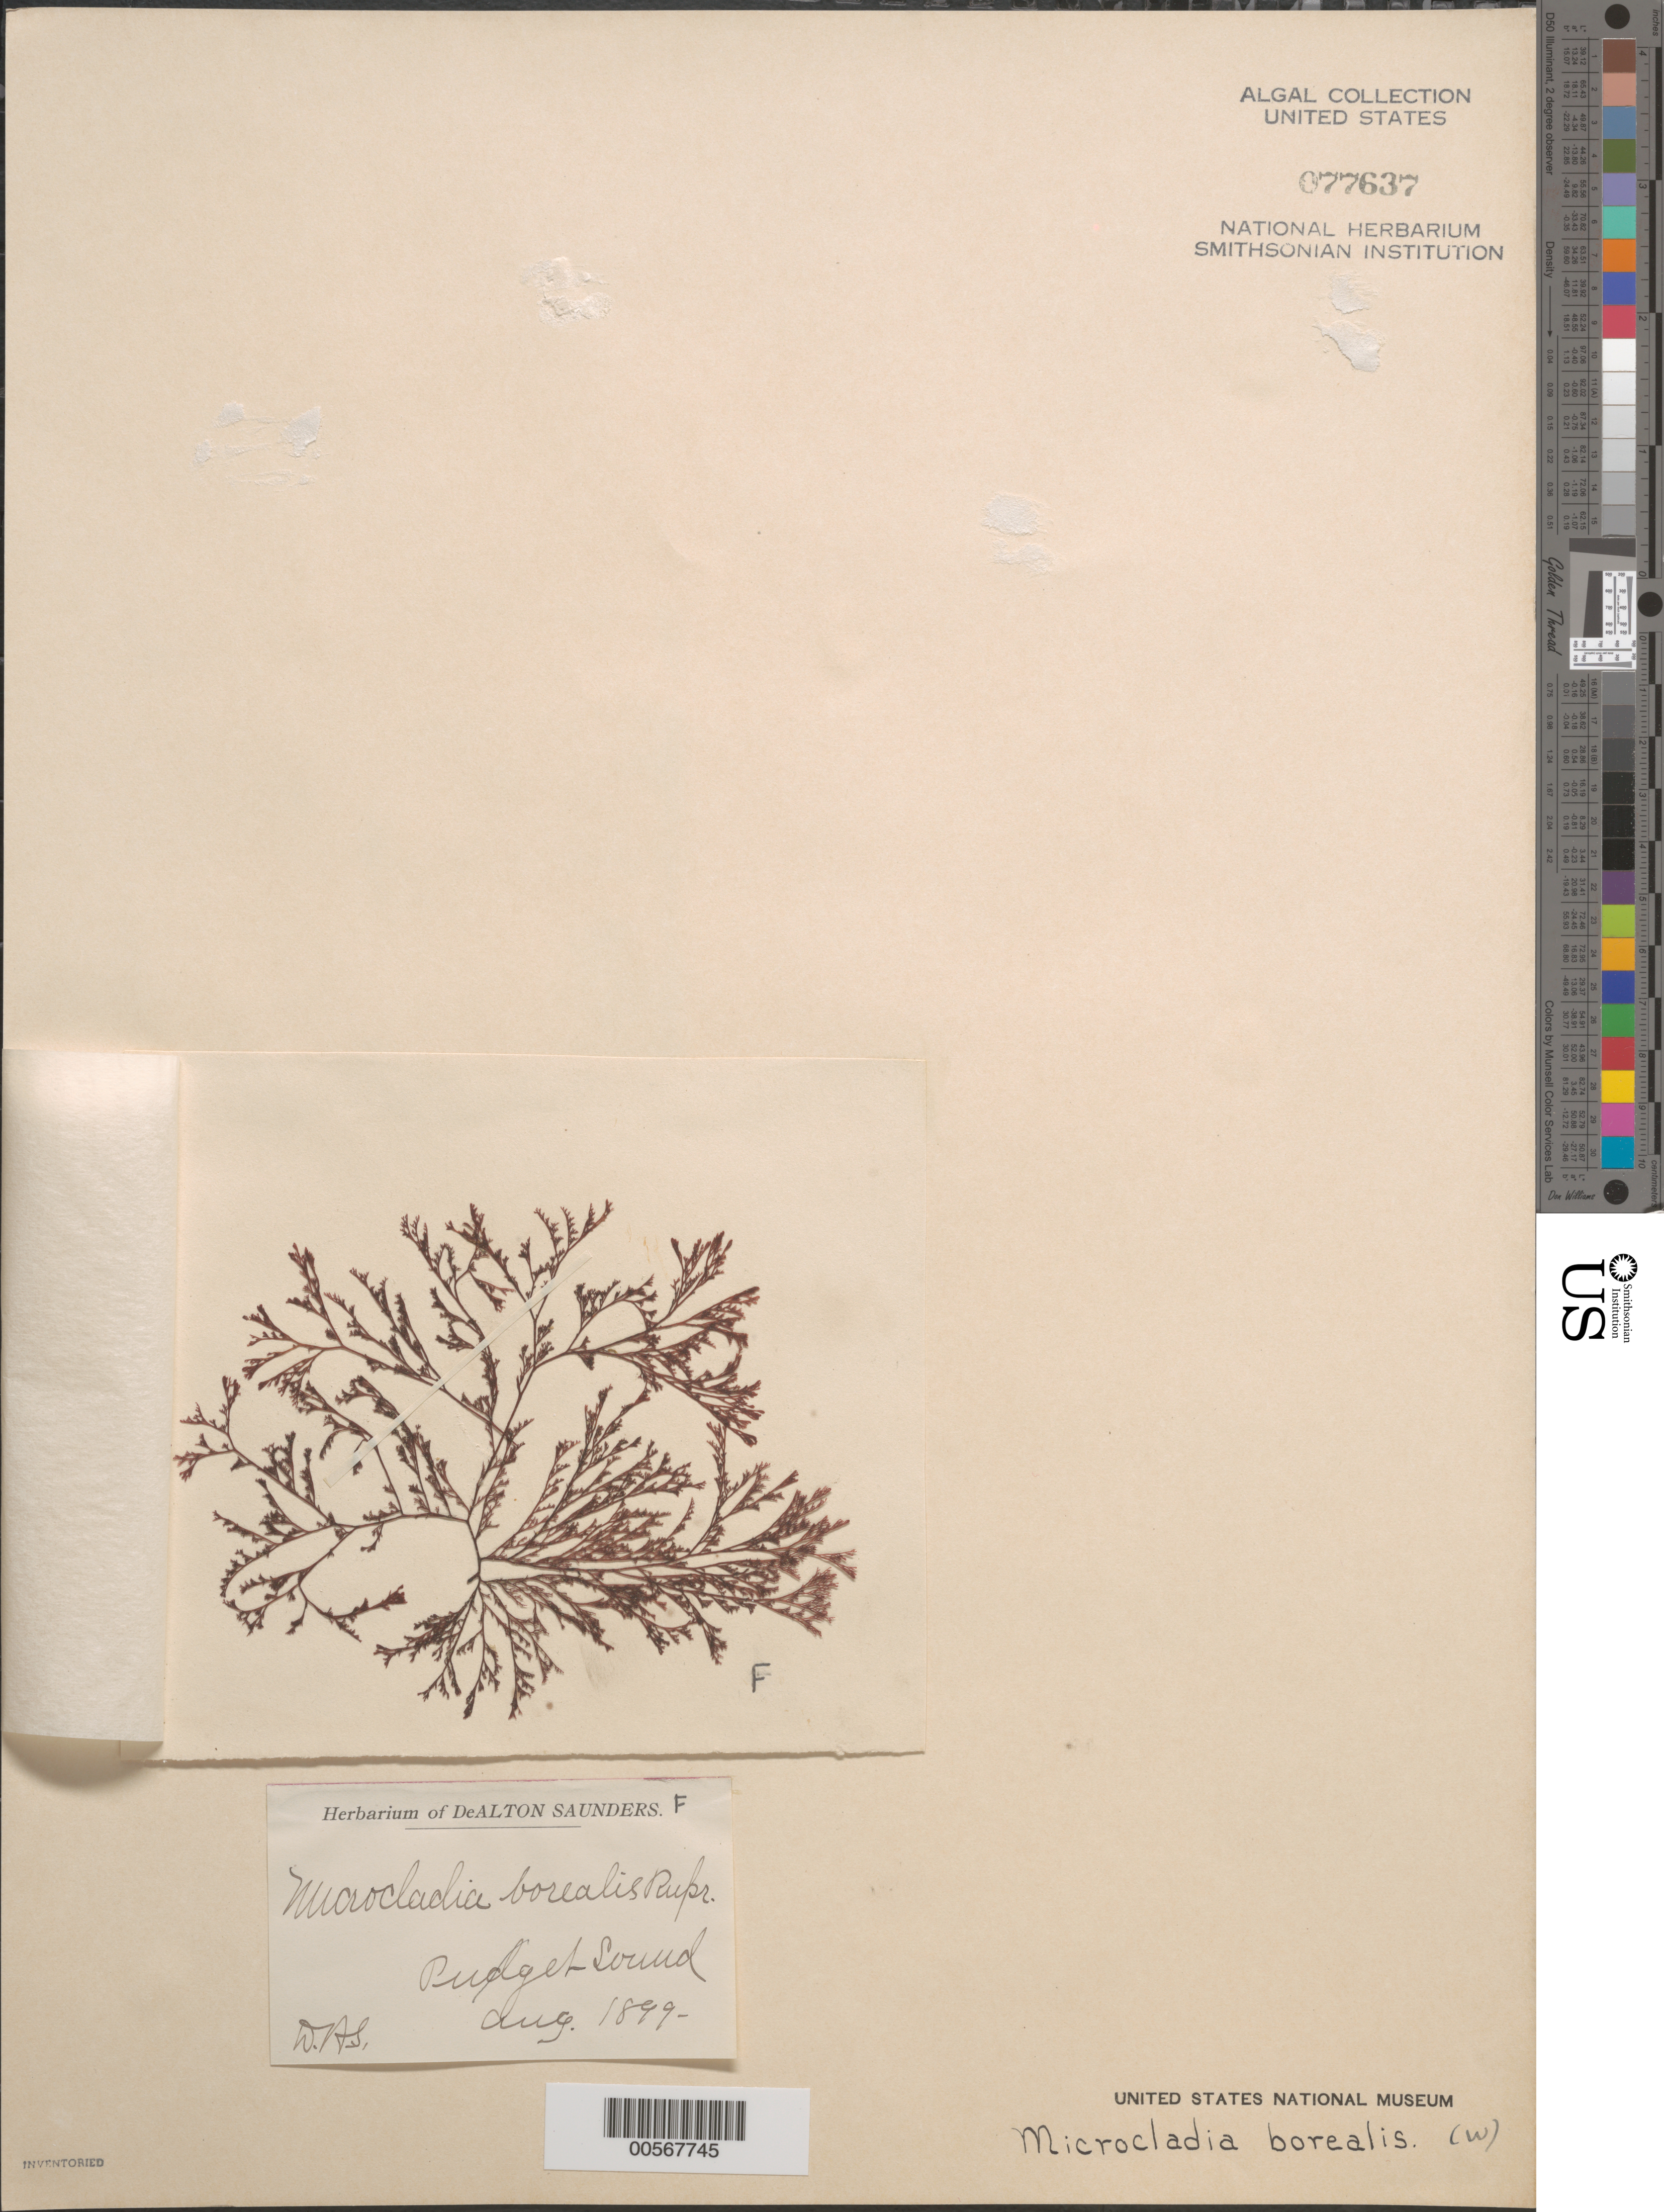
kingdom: Plantae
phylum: Rhodophyta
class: Florideophyceae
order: Ceramiales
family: Ceramiaceae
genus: Microcladia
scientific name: Microcladia borealis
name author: Rupr.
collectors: D. Saunders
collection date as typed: Aug 1899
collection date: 1899-08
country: United States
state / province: Washington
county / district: King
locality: Puget Sound (Pudget Sound)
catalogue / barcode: US 77637